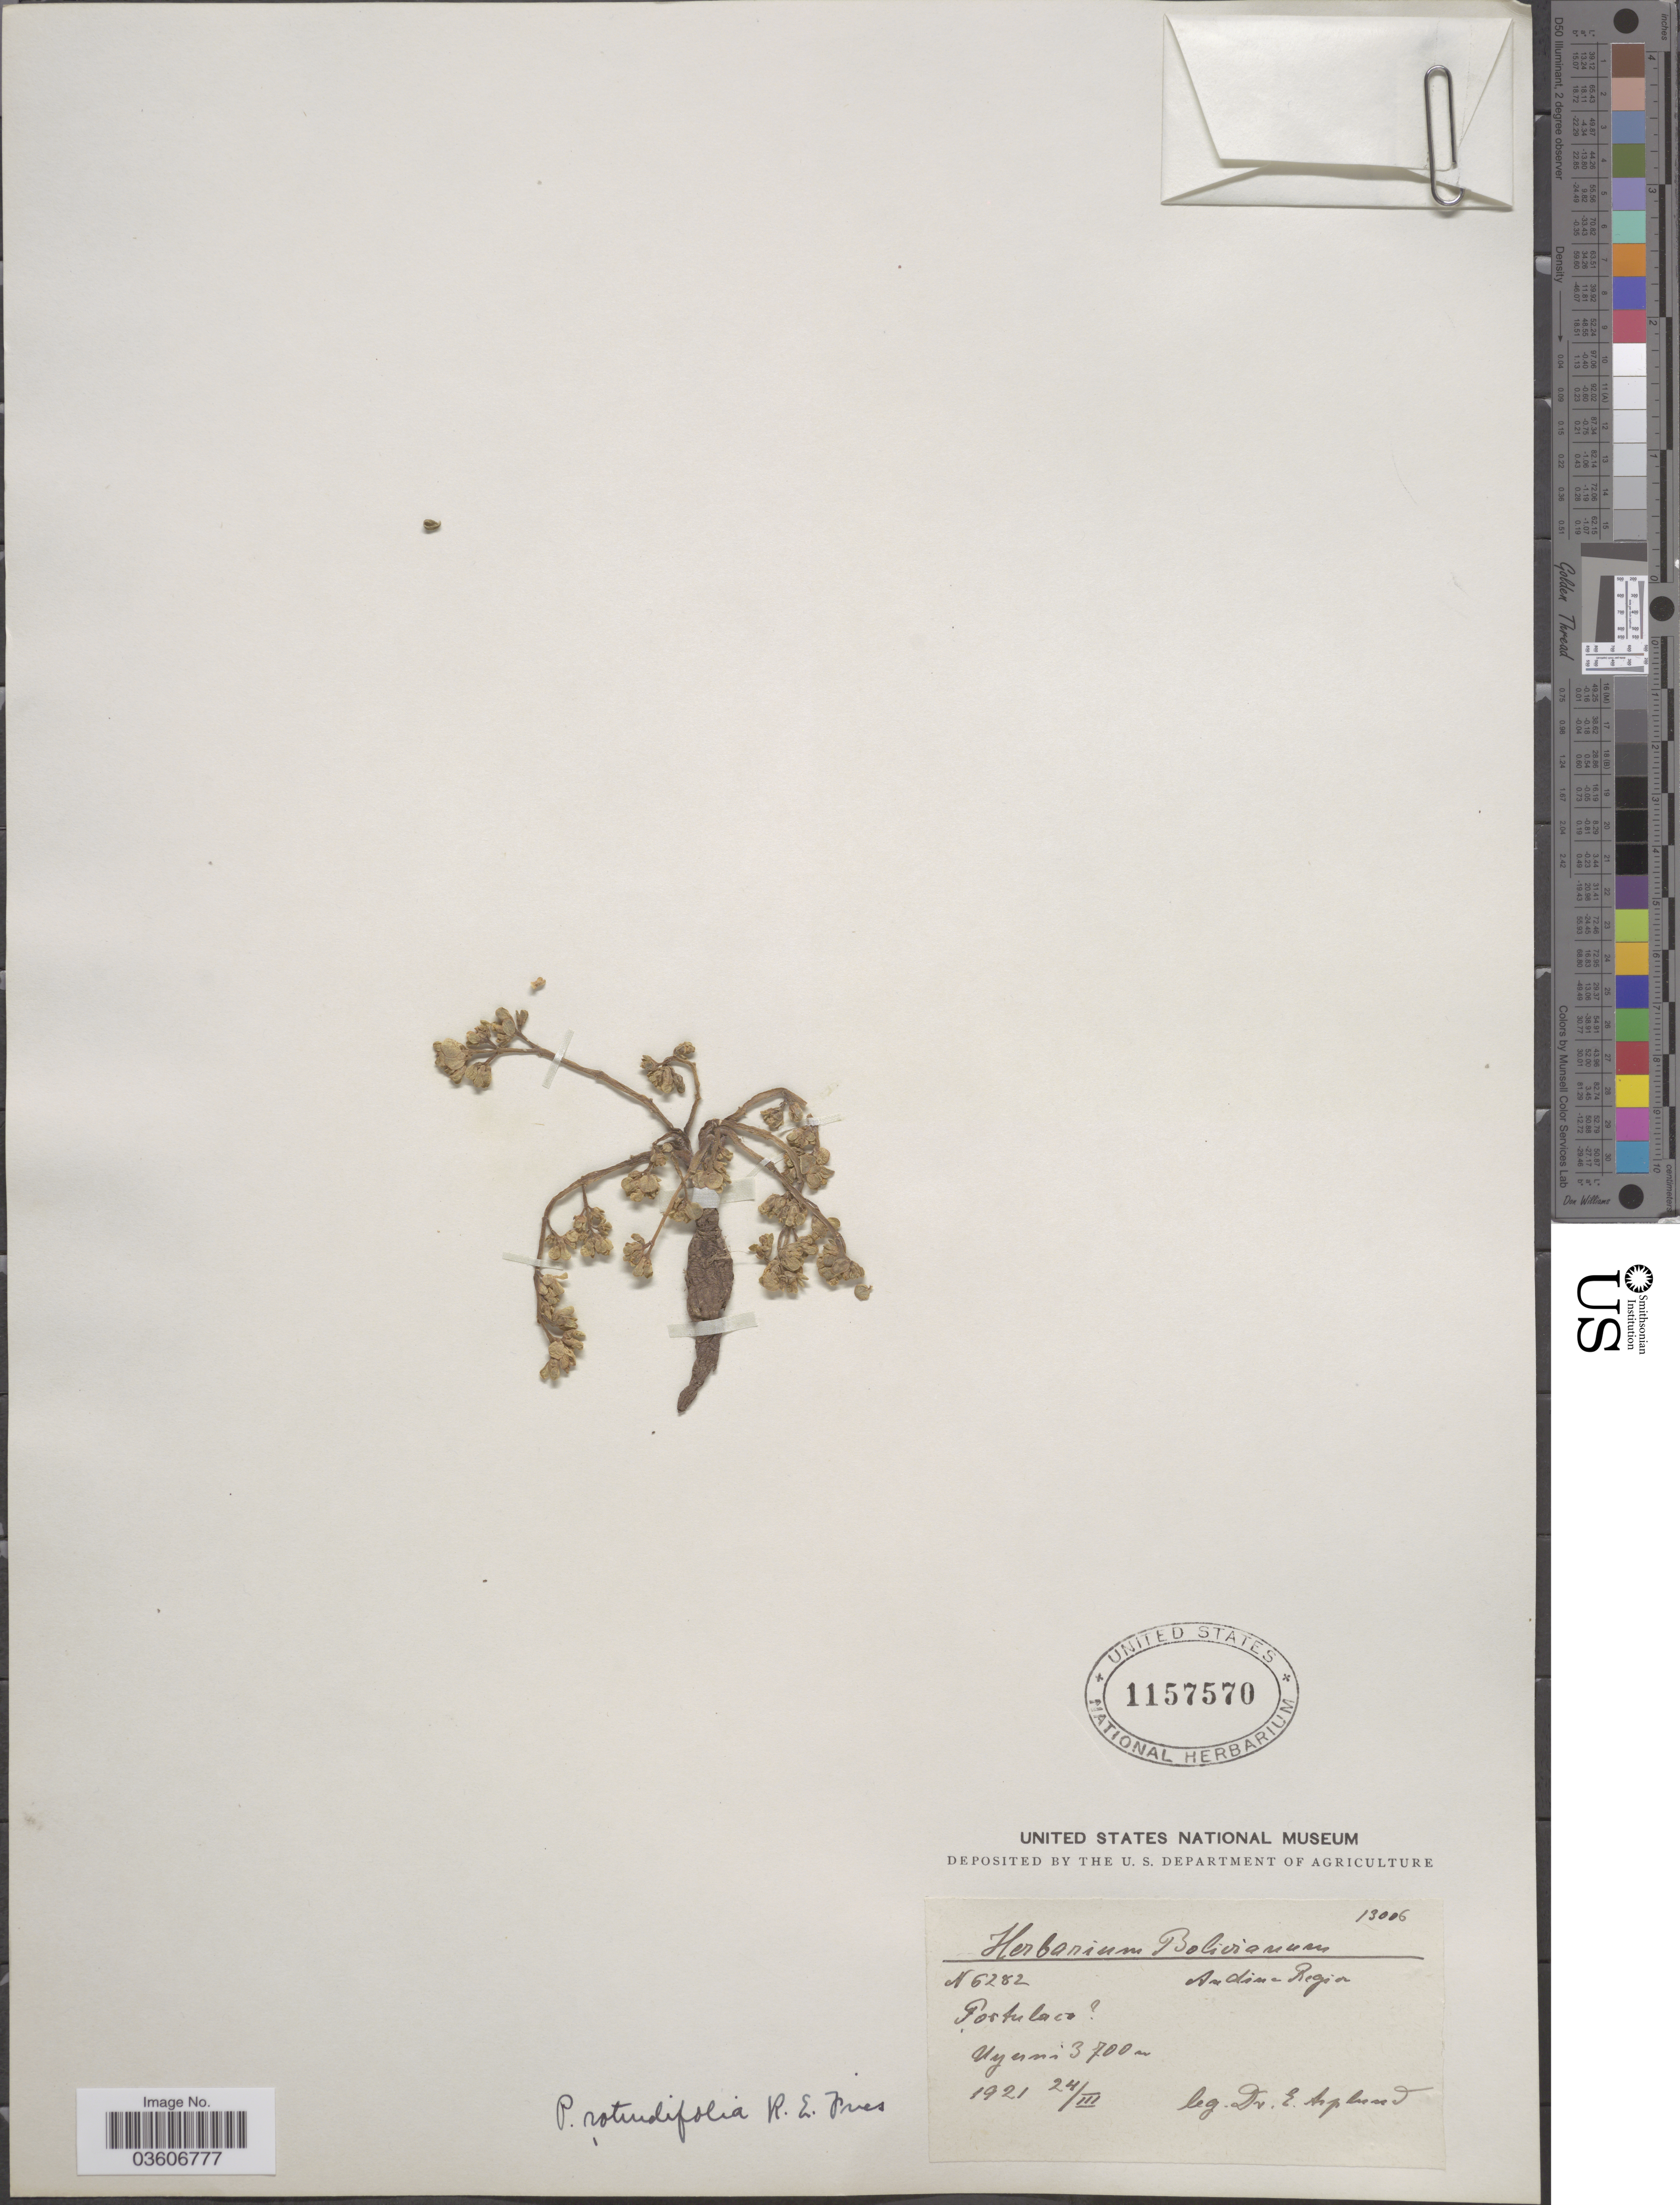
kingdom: Plantae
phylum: Tracheophyta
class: Magnoliopsida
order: Caryophyllales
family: Portulacaceae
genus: Portulaca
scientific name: Portulaca rotundifolia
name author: R.E. Fr.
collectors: E. Asplund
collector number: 6282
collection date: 1921-03-24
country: Bolivia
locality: Andina Region, Uyuni.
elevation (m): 3700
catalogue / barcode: US 1157570